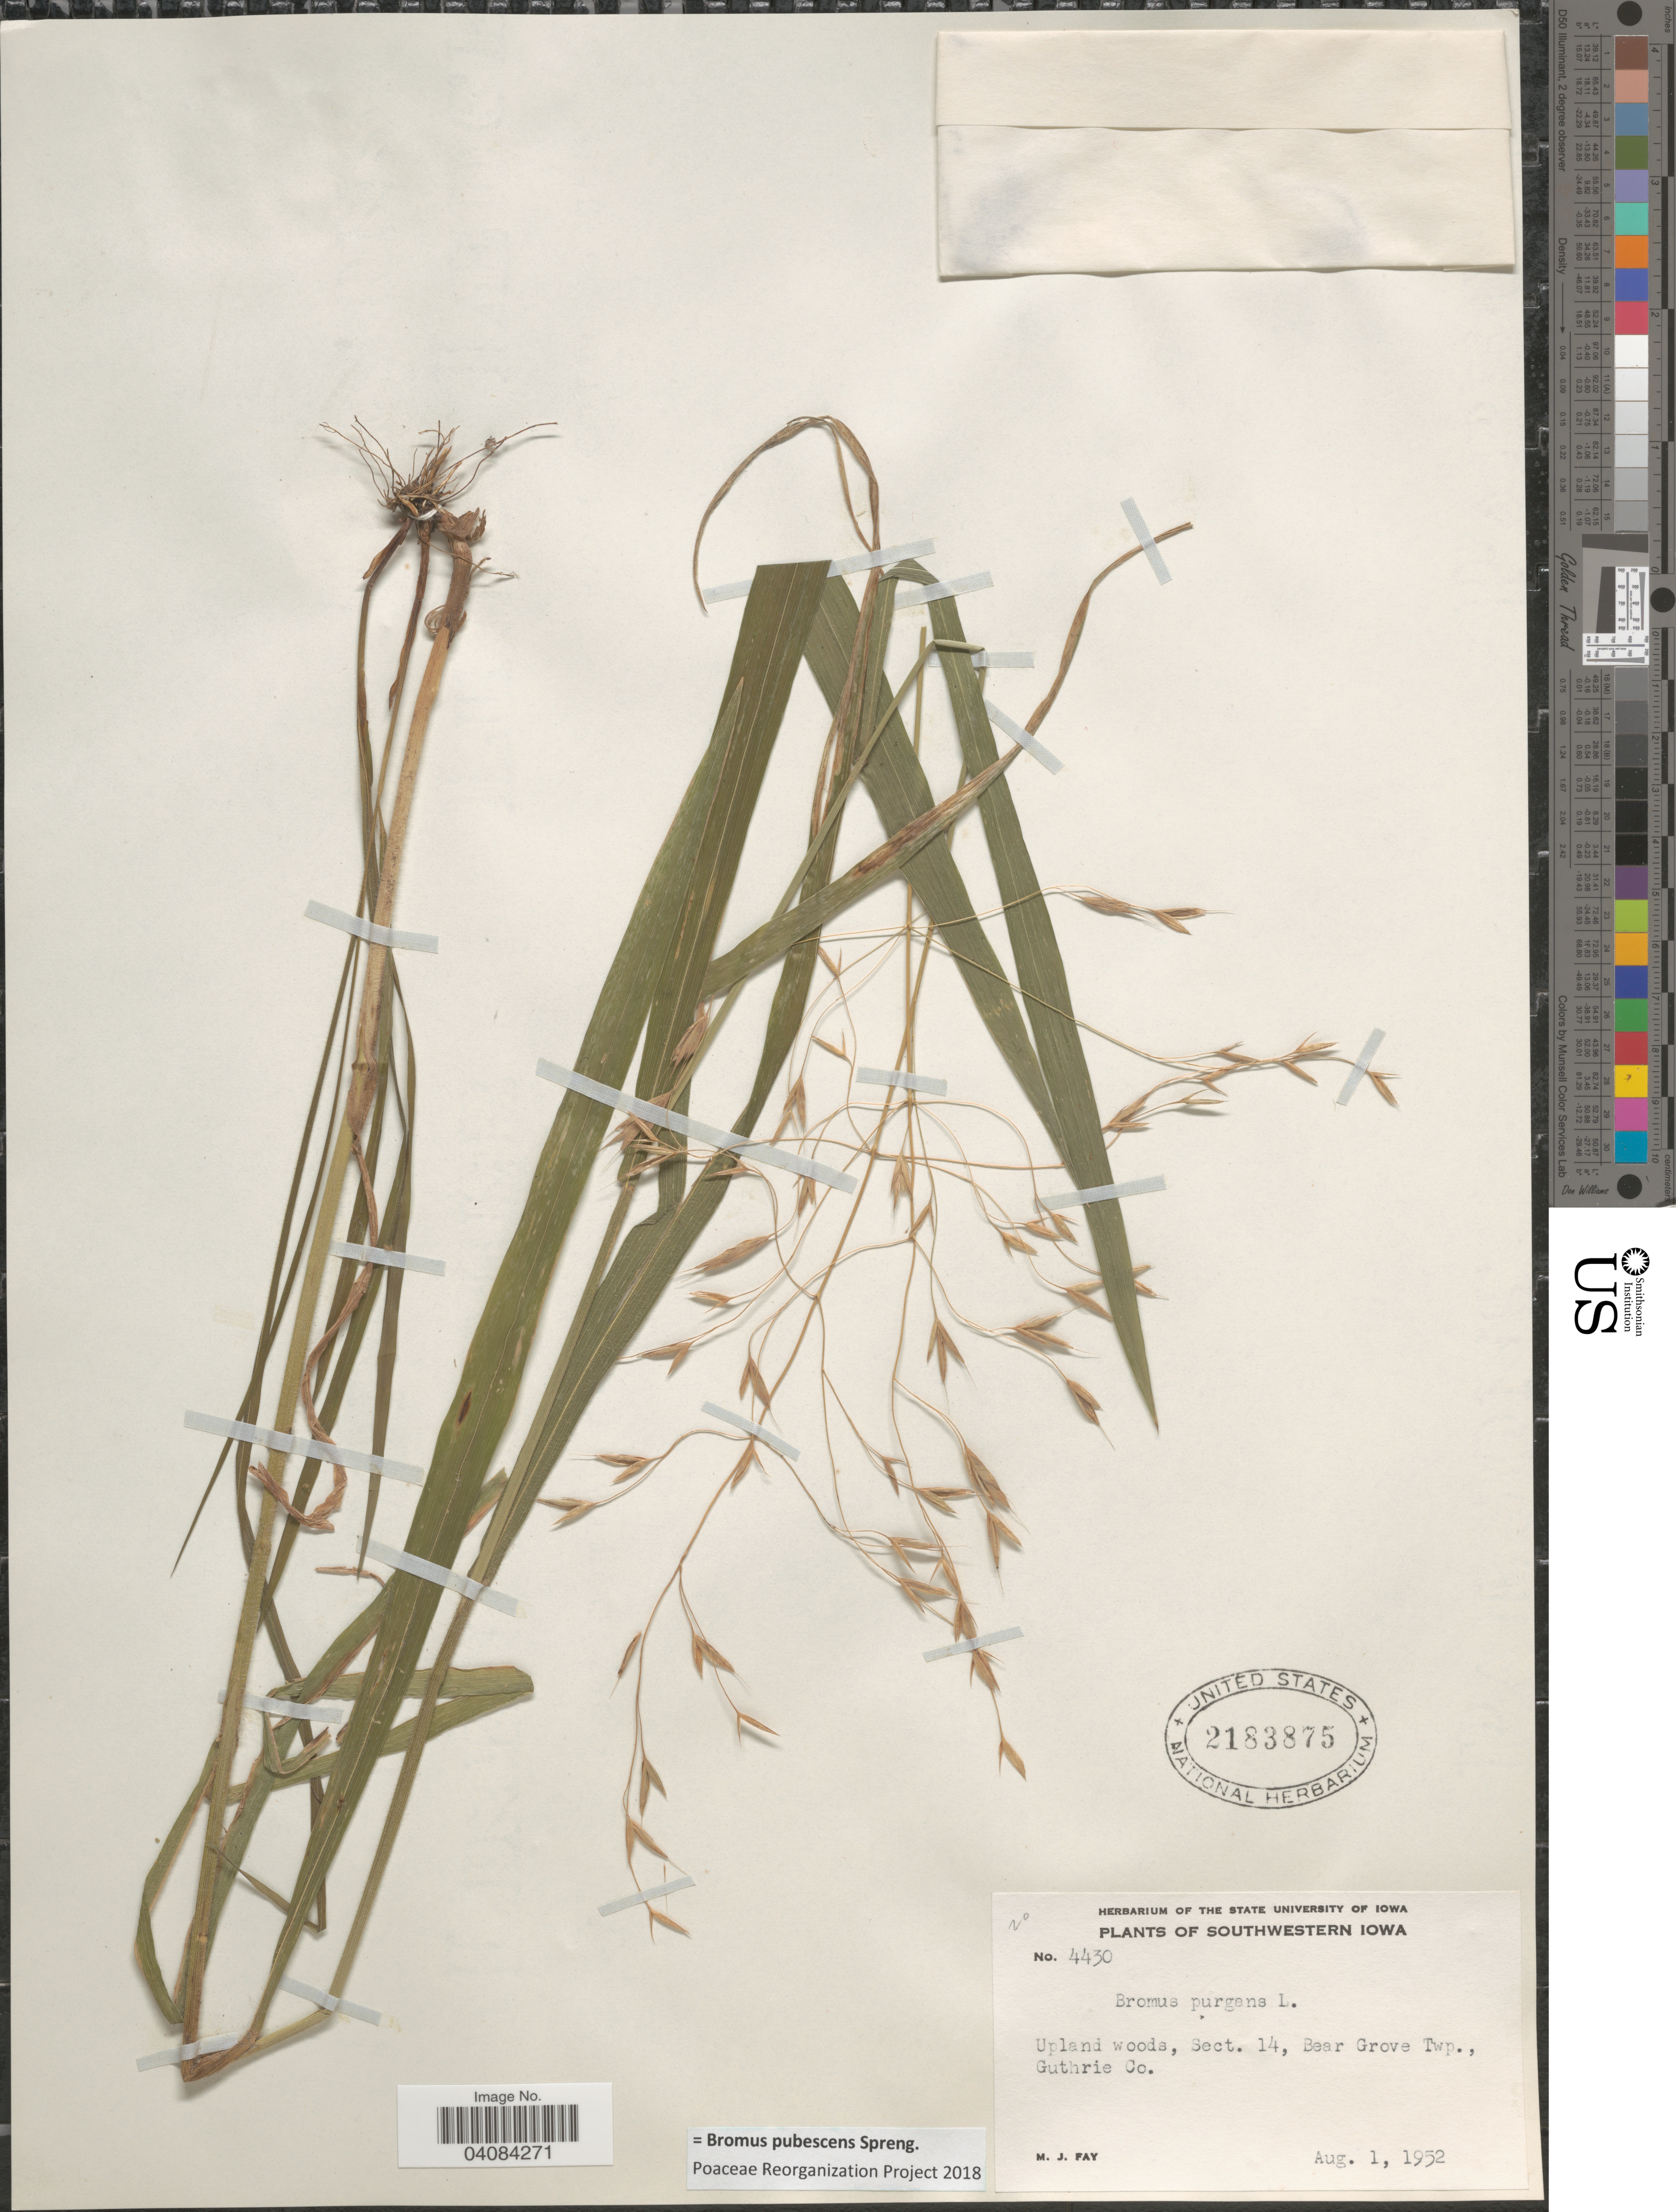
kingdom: Plantae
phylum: Tracheophyta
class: Liliopsida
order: Poales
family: Poaceae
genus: Bromus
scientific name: Bromus pubescens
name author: Muhl. ex Willd.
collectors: M. Fay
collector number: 4430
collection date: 1952-08-01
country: United States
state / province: Iowa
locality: Southwestern Iowa. Upland woods, Sect. 14, Bear Grove Twp., Guthrie Co.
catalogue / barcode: US 2183875